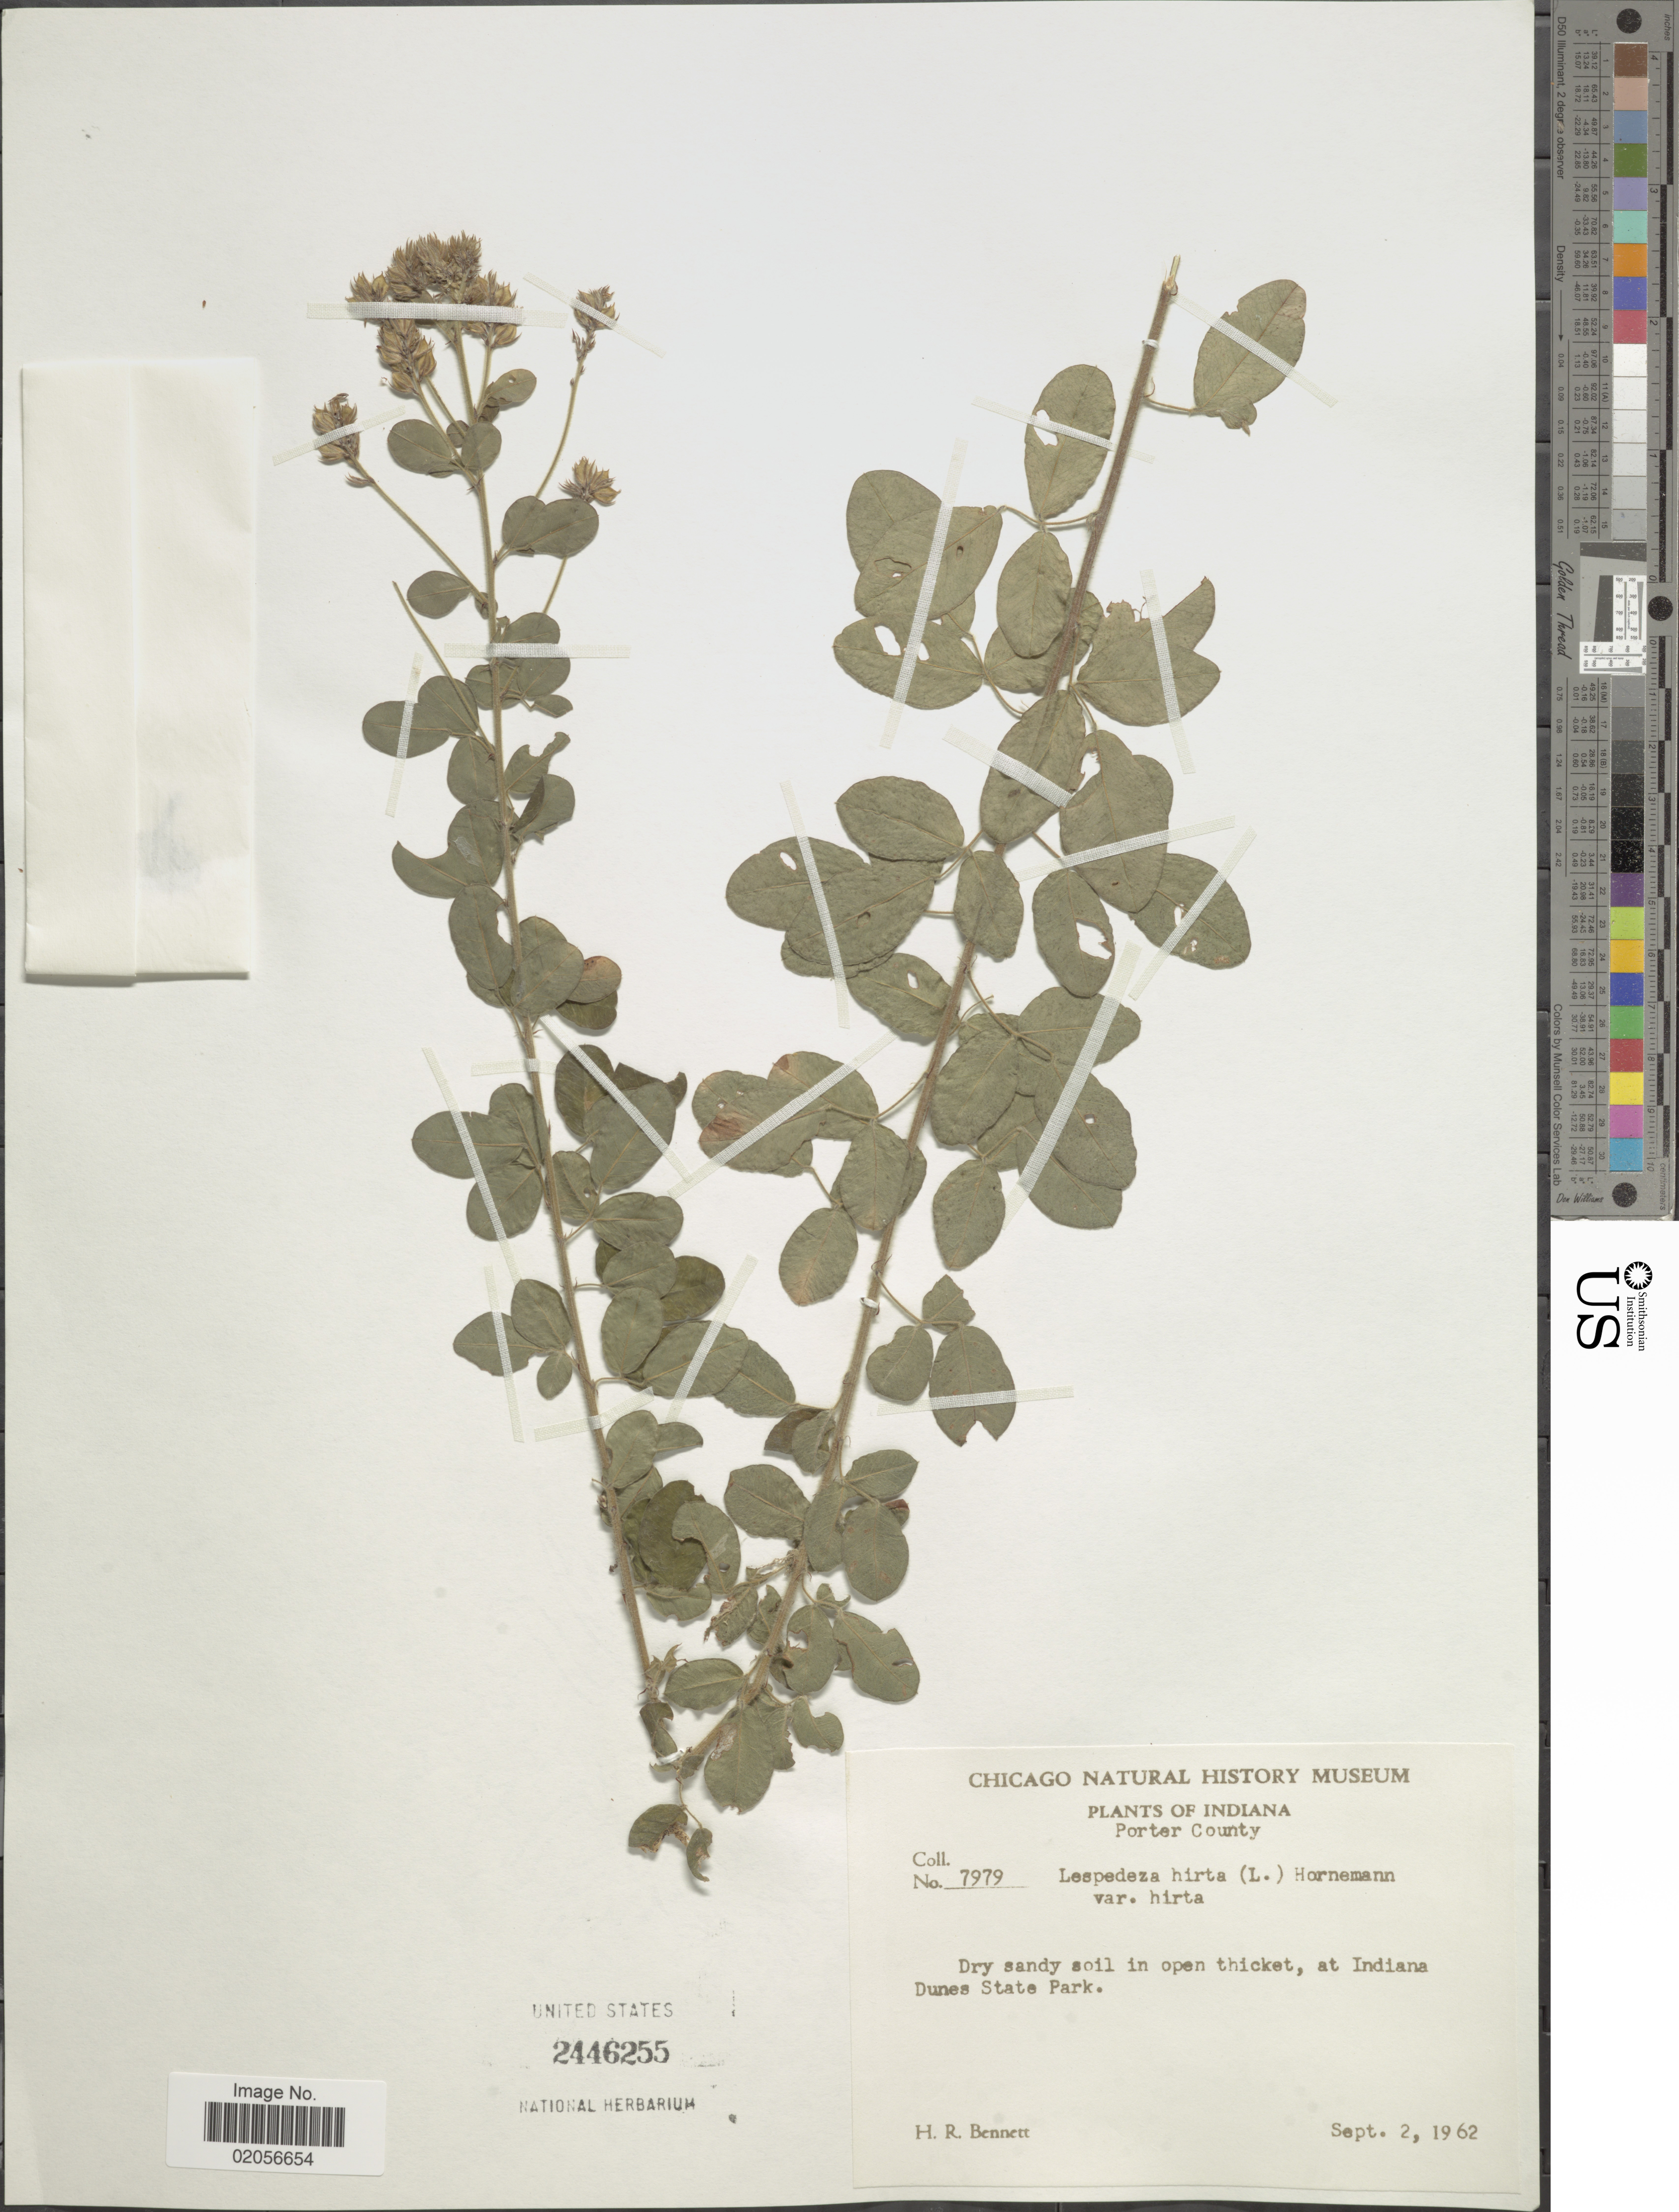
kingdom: Plantae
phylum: Tracheophyta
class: Magnoliopsida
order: Fabales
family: Fabaceae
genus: Lespedeza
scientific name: Lespedeza hirta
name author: (L.) Hornem.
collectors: H. R. Bennett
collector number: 7979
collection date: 1962-09-02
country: United States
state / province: Indiana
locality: Porter County, Dry sandy soil in open thicket, at Indiana Dunes State Park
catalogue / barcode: US 2446255